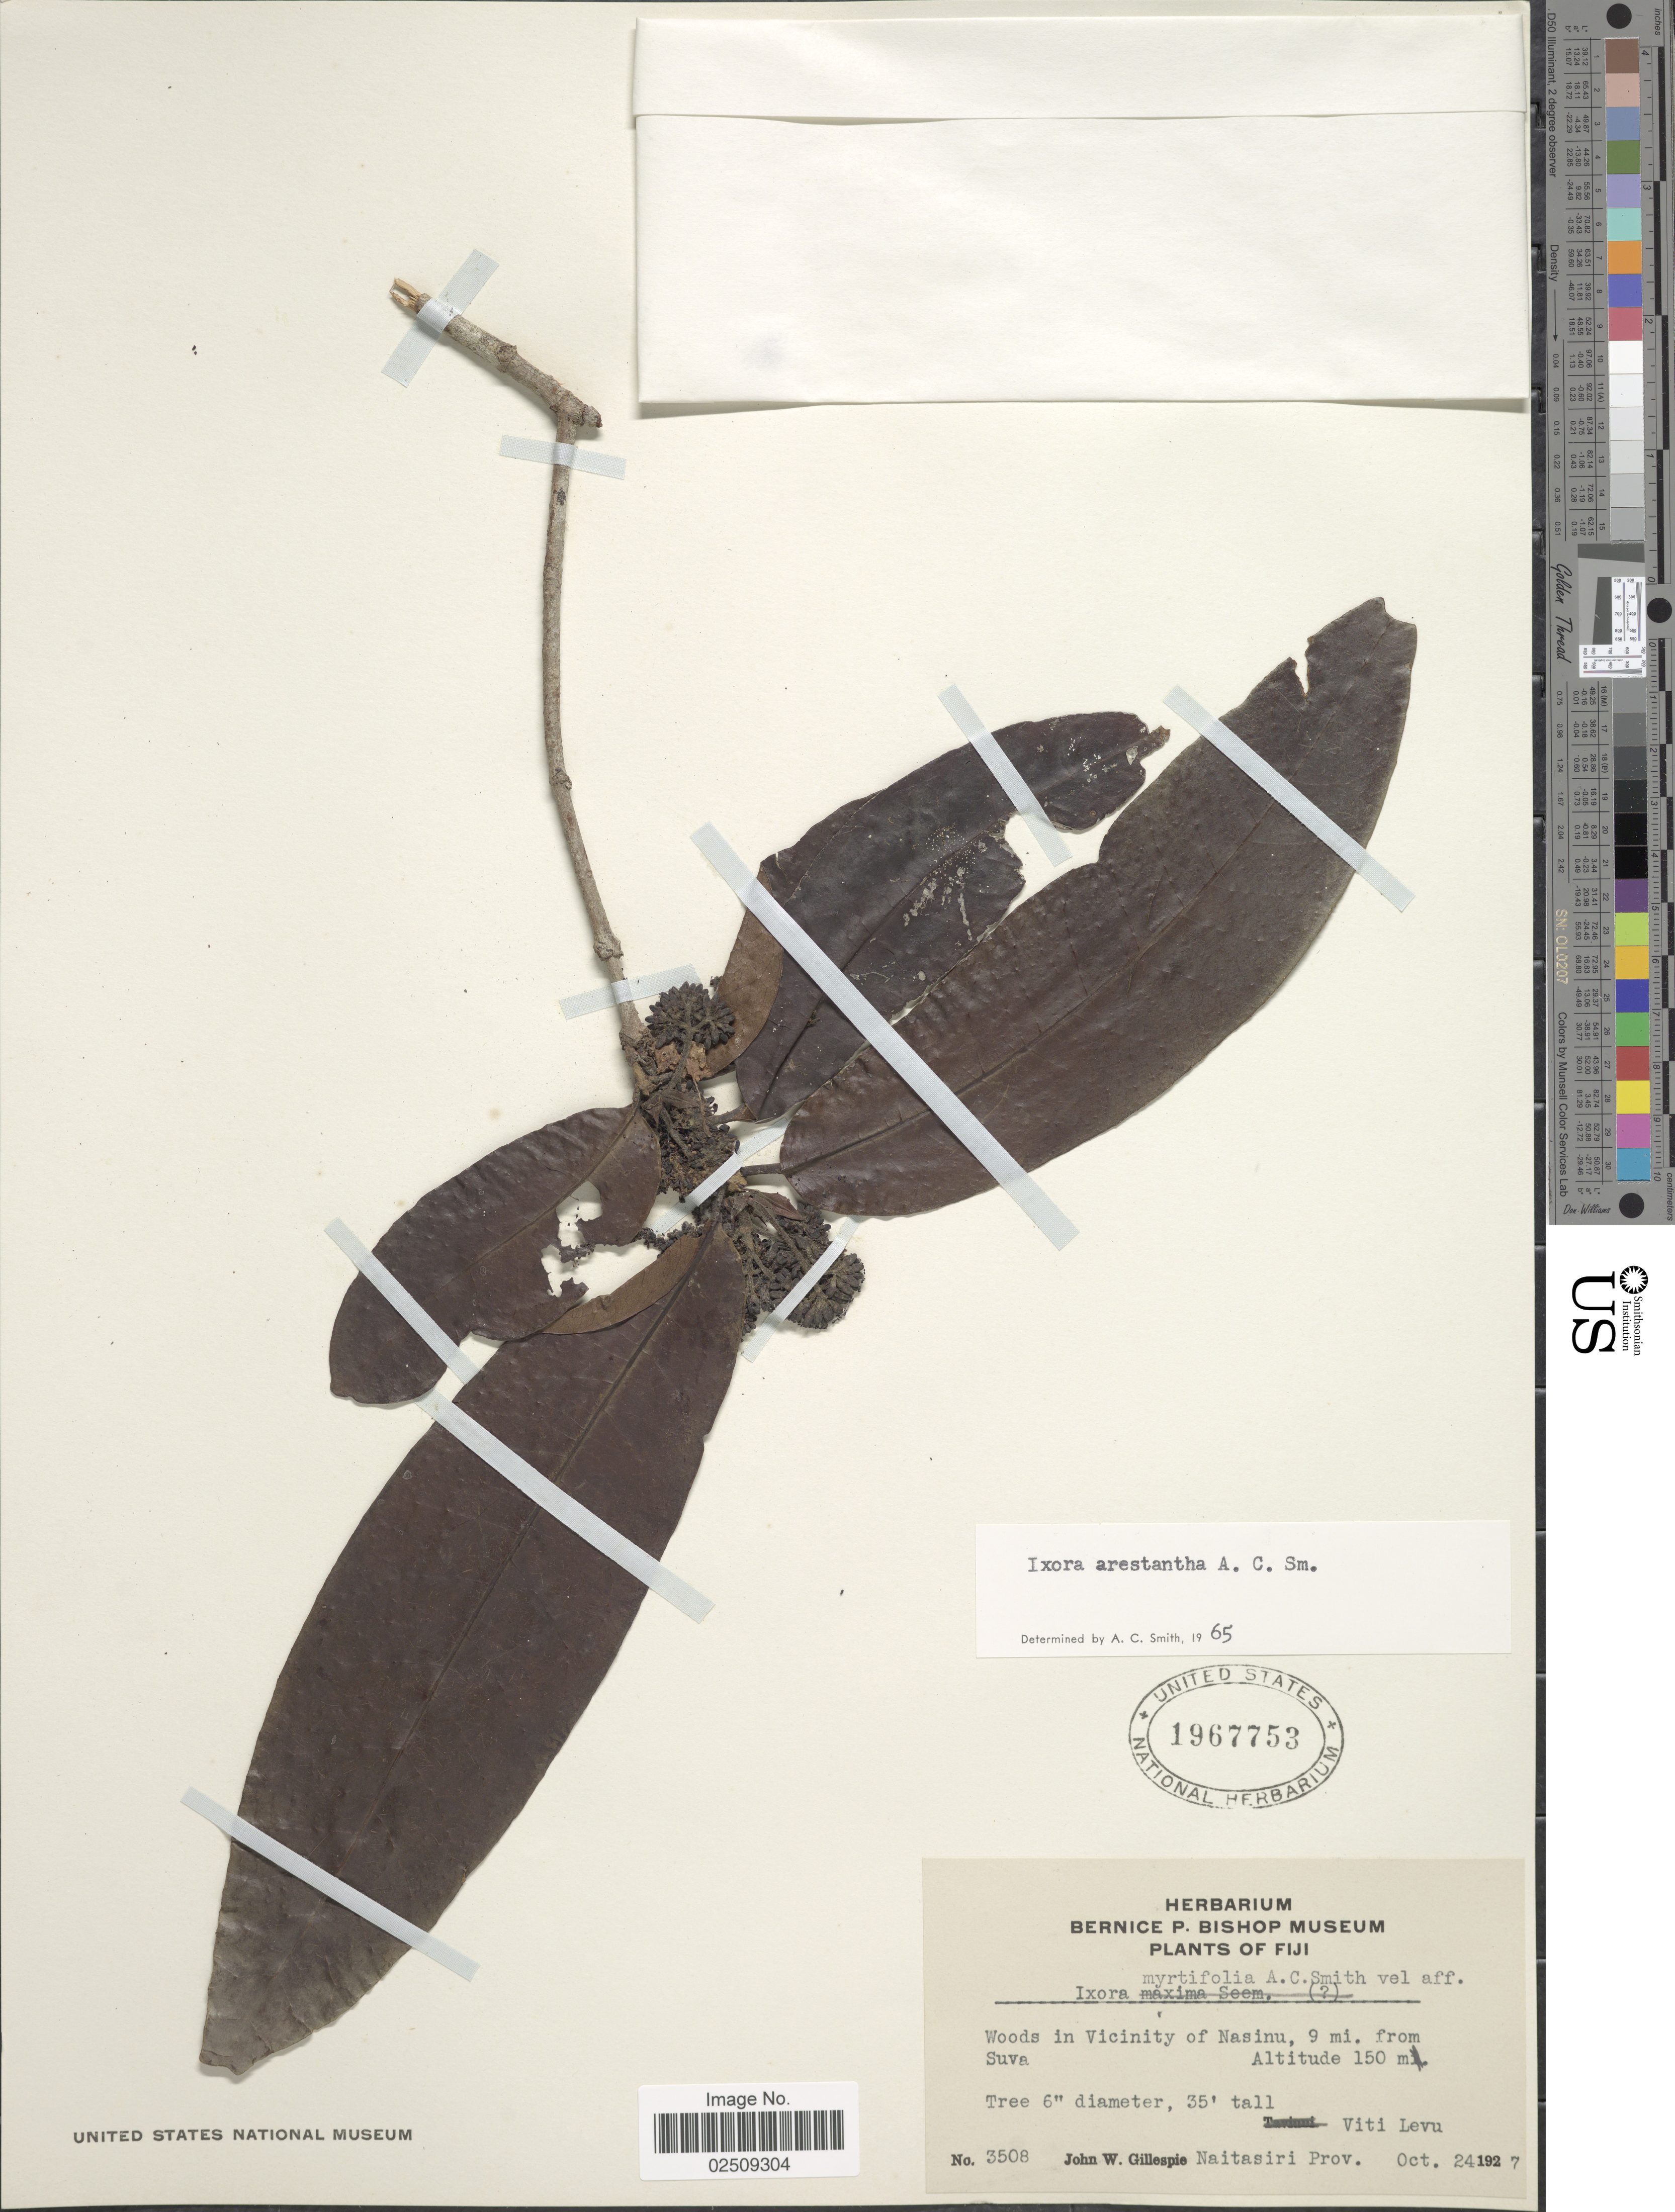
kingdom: Plantae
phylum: Tracheophyta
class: Magnoliopsida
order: Gentianales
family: Rubiaceae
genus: Ixora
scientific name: Ixora arestantha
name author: A.C. Sm.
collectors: J. W. Gillespie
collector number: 3508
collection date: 1927-10-24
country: Fiji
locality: Woods in Vicinity of Nasinu, 9 mi. from Suva. Viti Levu. Naitasiri Prov.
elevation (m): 150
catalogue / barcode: US 1967753